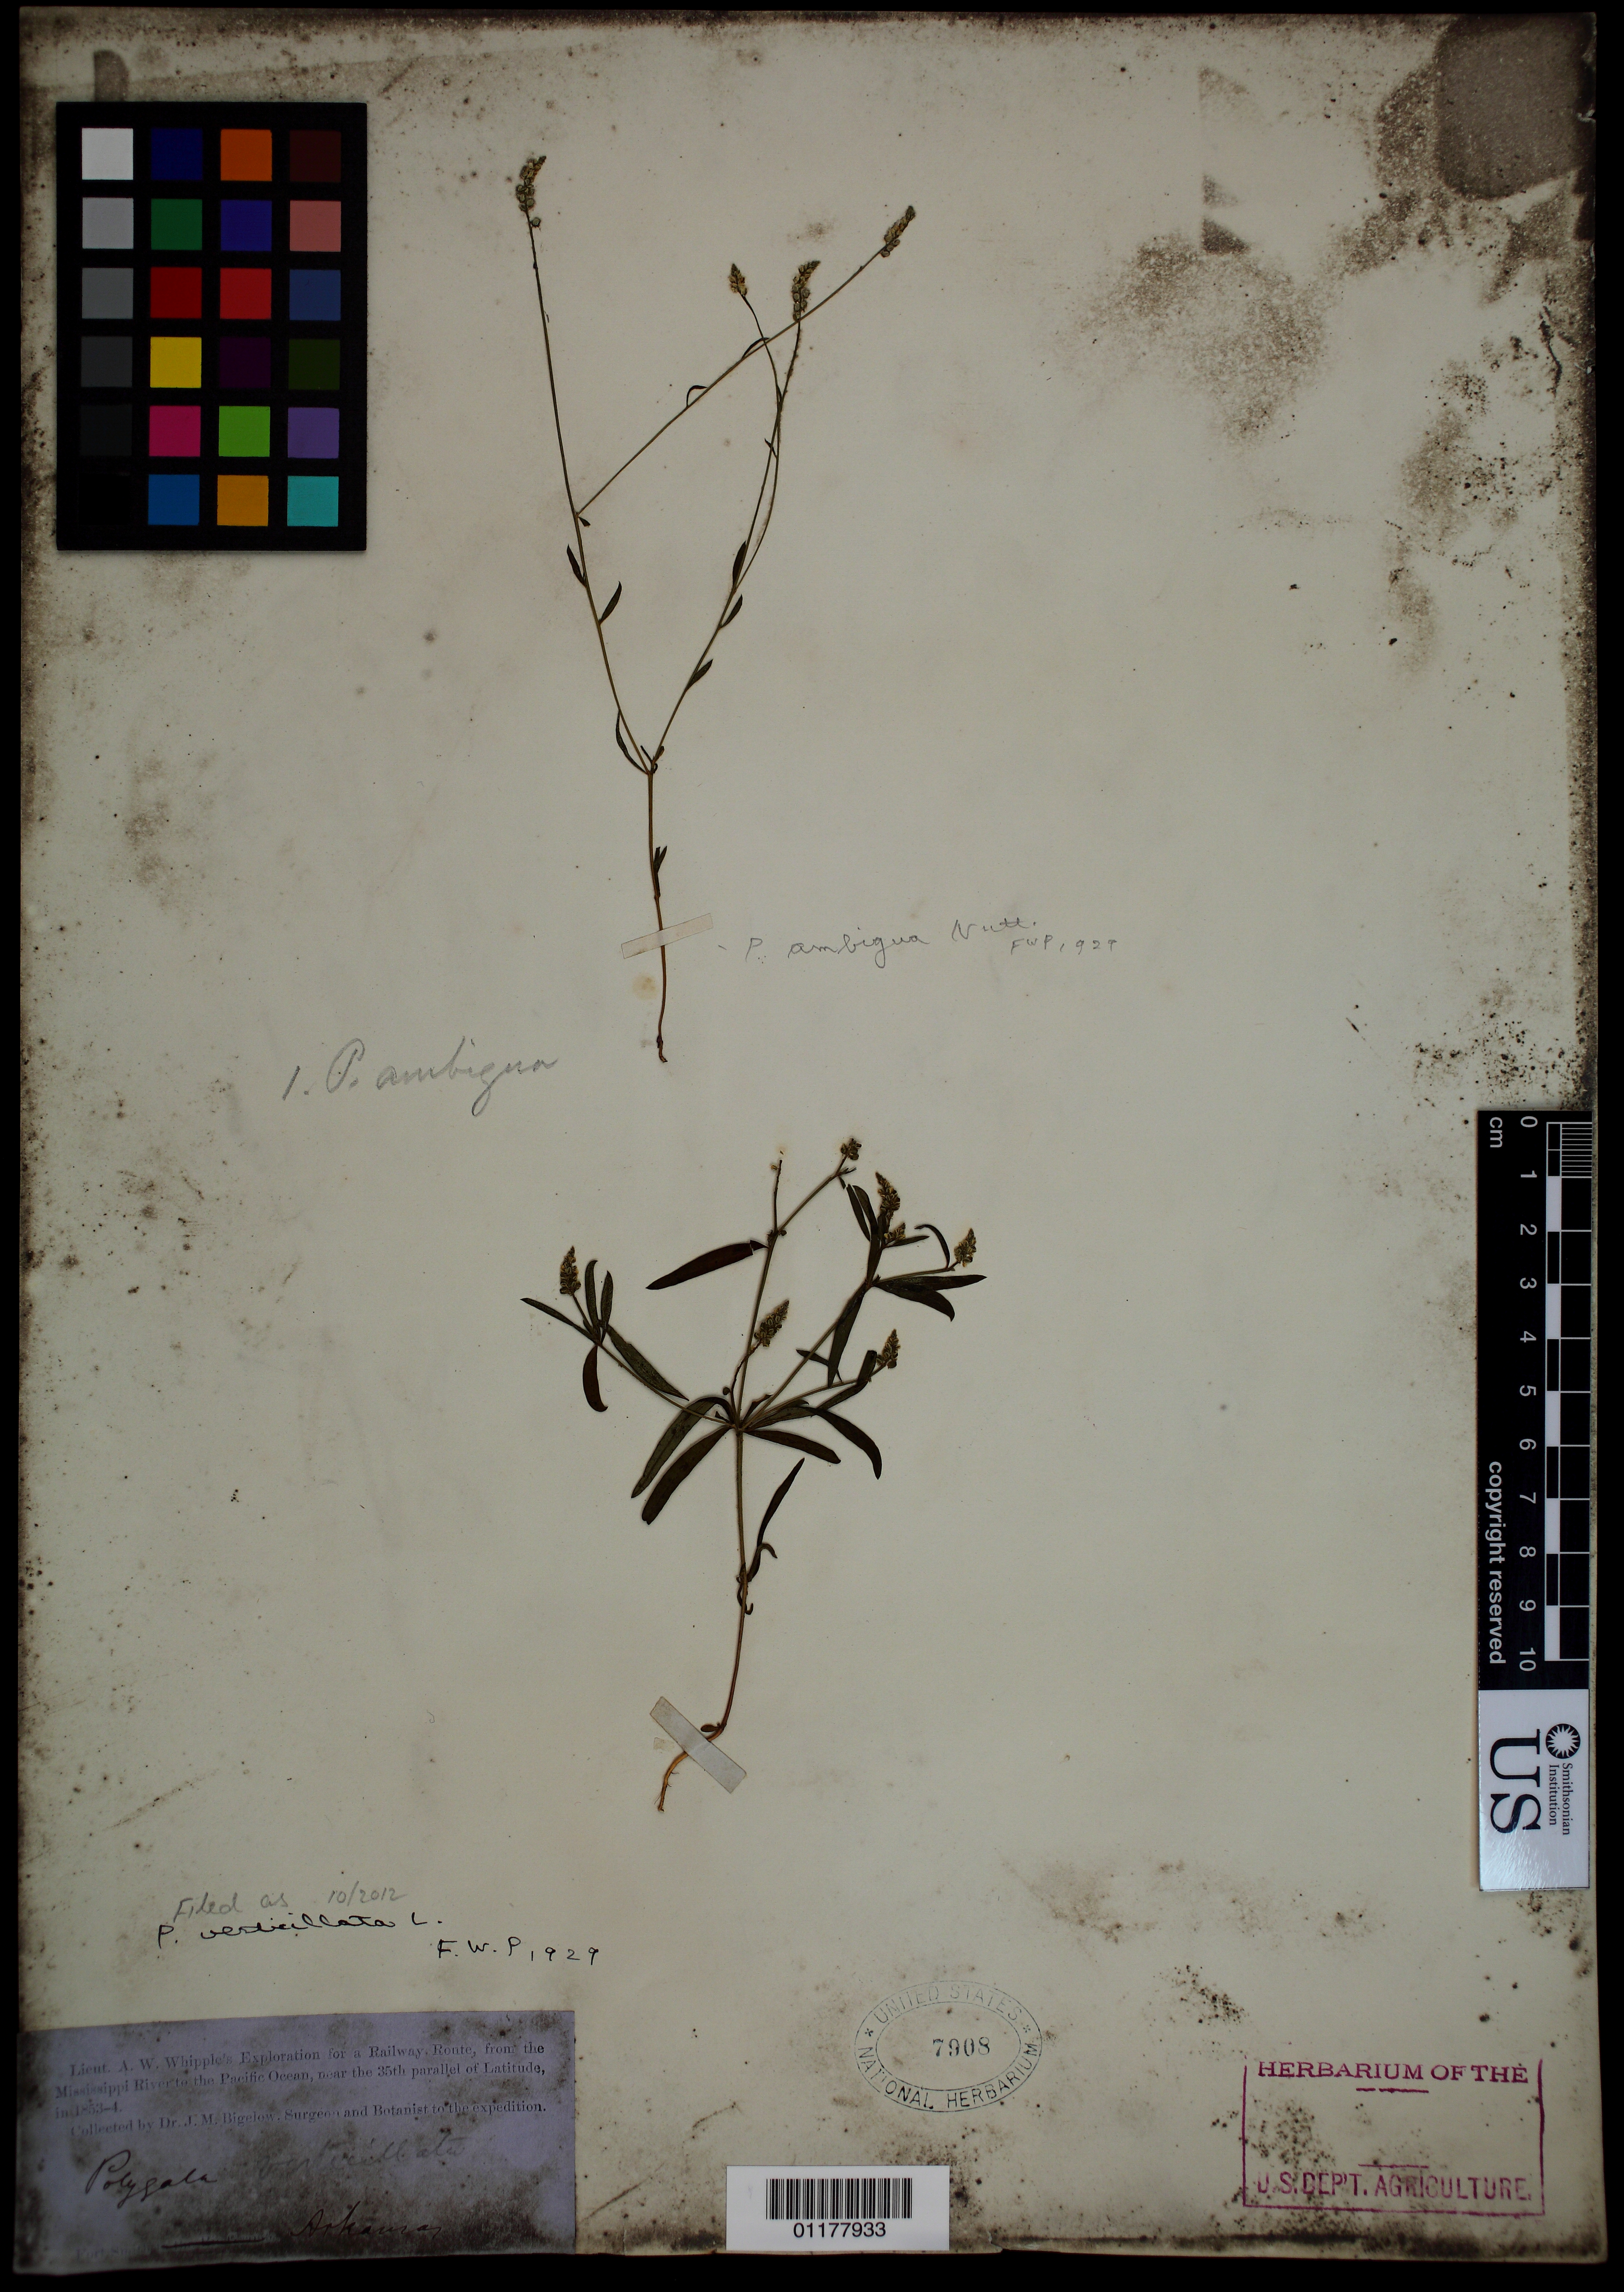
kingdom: Plantae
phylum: Tracheophyta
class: Magnoliopsida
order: Fabales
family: Polygalaceae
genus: Polygala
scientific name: Polygala verticillata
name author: L.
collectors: J. M. Bigelow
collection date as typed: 1853 to -- --- 1854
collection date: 1853/1854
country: United States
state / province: Arkansas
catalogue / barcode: US 7908